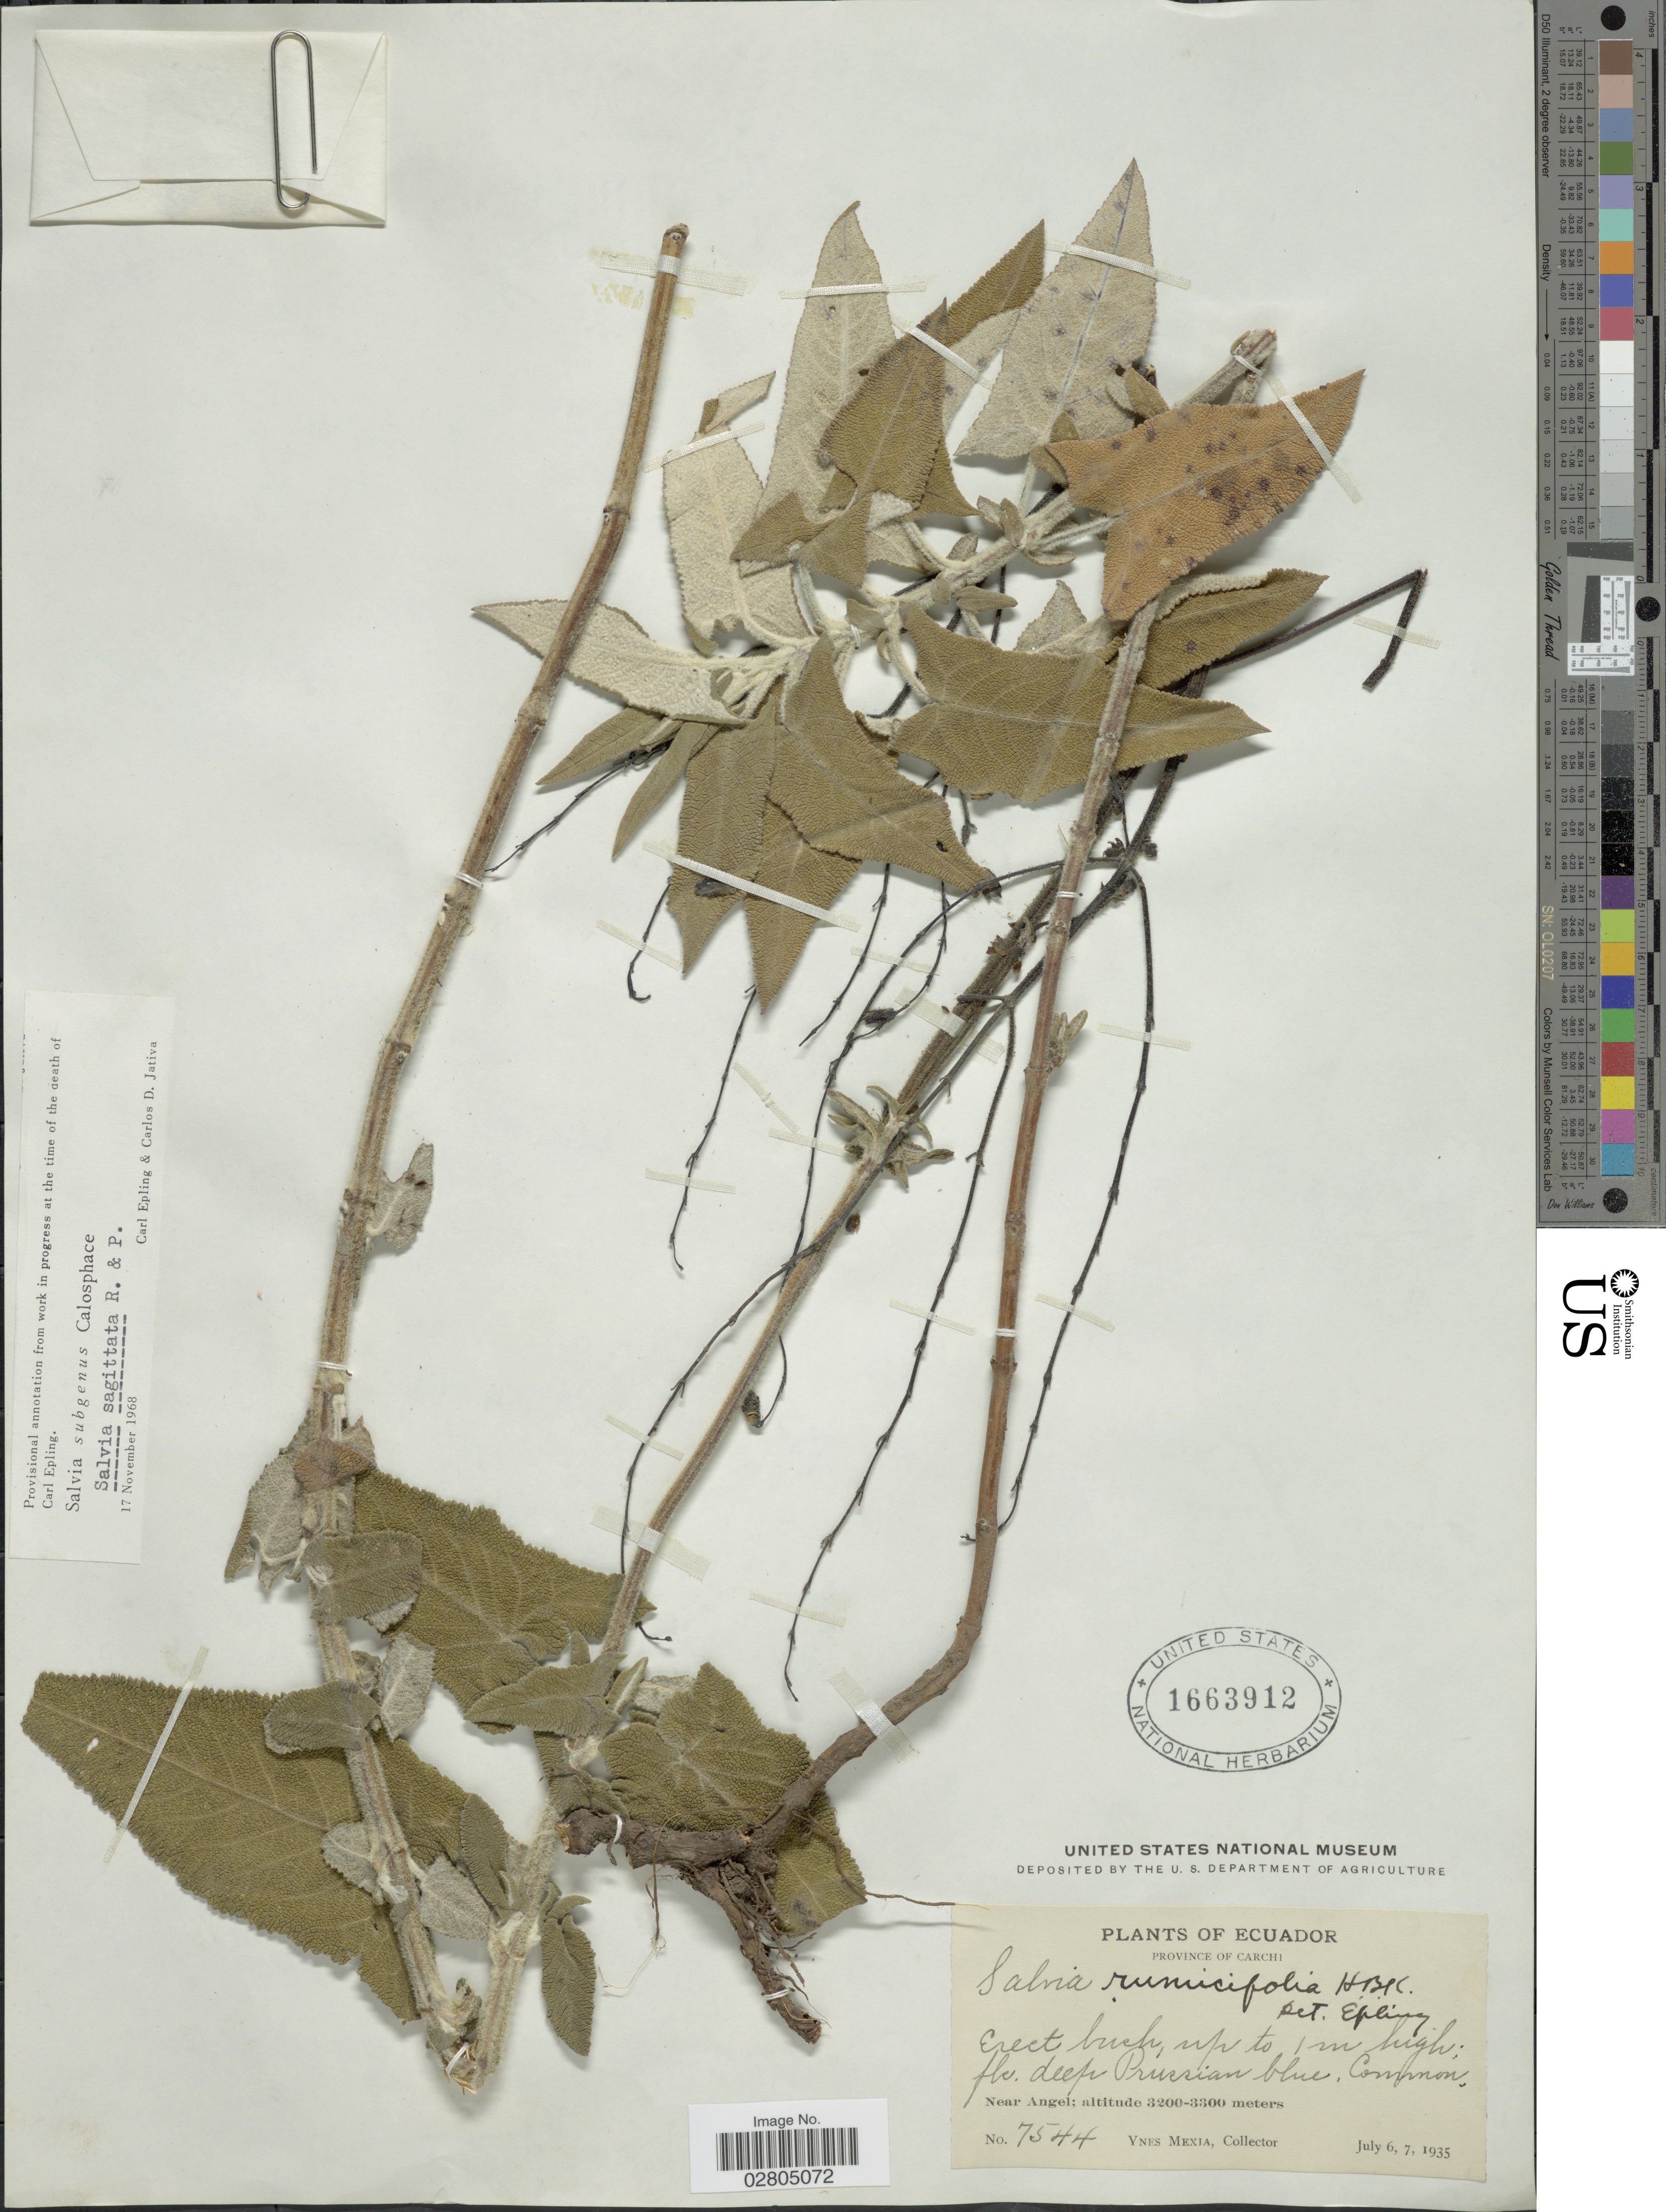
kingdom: Plantae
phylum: Tracheophyta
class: Magnoliopsida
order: Lamiales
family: Lamiaceae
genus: Salvia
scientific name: Salvia sagittata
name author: Ruiz & Pav.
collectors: Y. Mexia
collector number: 7544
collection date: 1935-07-06/1935-07-07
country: Ecuador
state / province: Carchi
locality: Near Angel.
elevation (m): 3200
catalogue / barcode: US 1663912